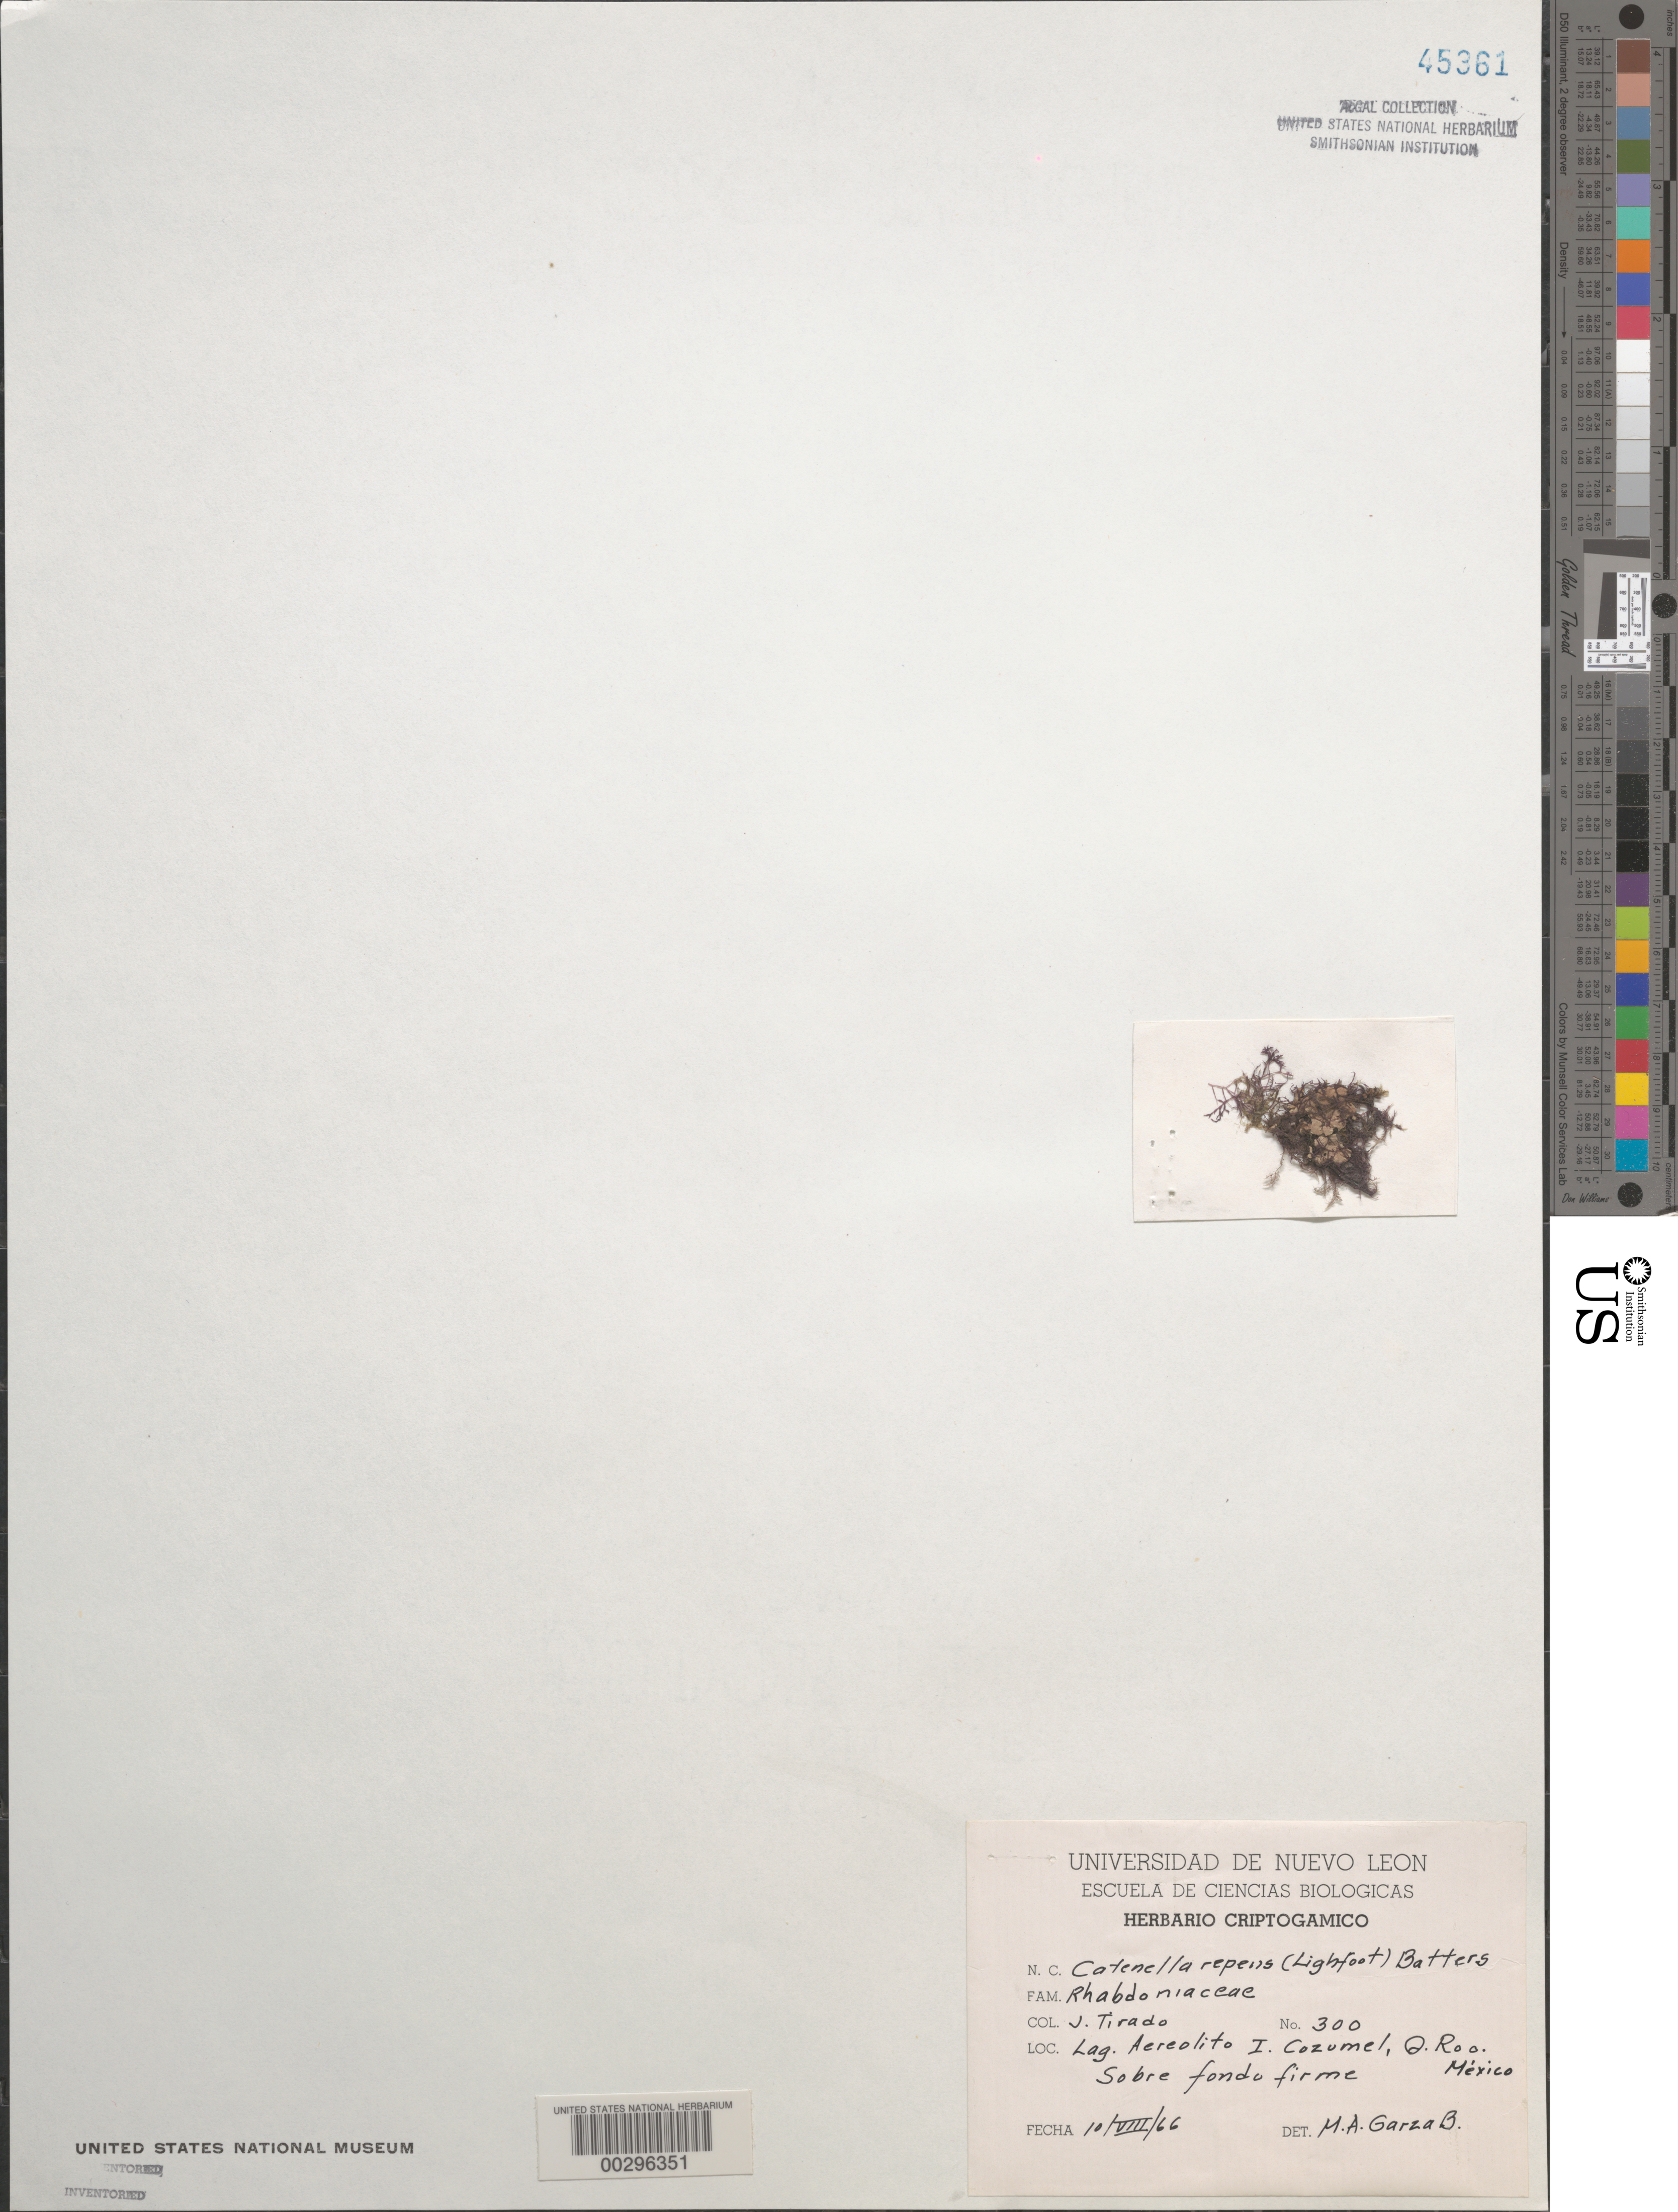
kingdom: Plantae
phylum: Rhodophyta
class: Florideophyceae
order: Gigartinales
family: Caulacanthaceae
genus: Catenella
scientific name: Catenella caespitosa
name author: (With.) L.M. Irvine in Parke & P.S. Dixon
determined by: Algae name updating Project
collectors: J. Tirado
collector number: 300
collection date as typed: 10 Aug 1966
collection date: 1966-08-10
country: Mexico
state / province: Quintana Roo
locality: Laguna aereolito, isla cozumel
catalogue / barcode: US 45361